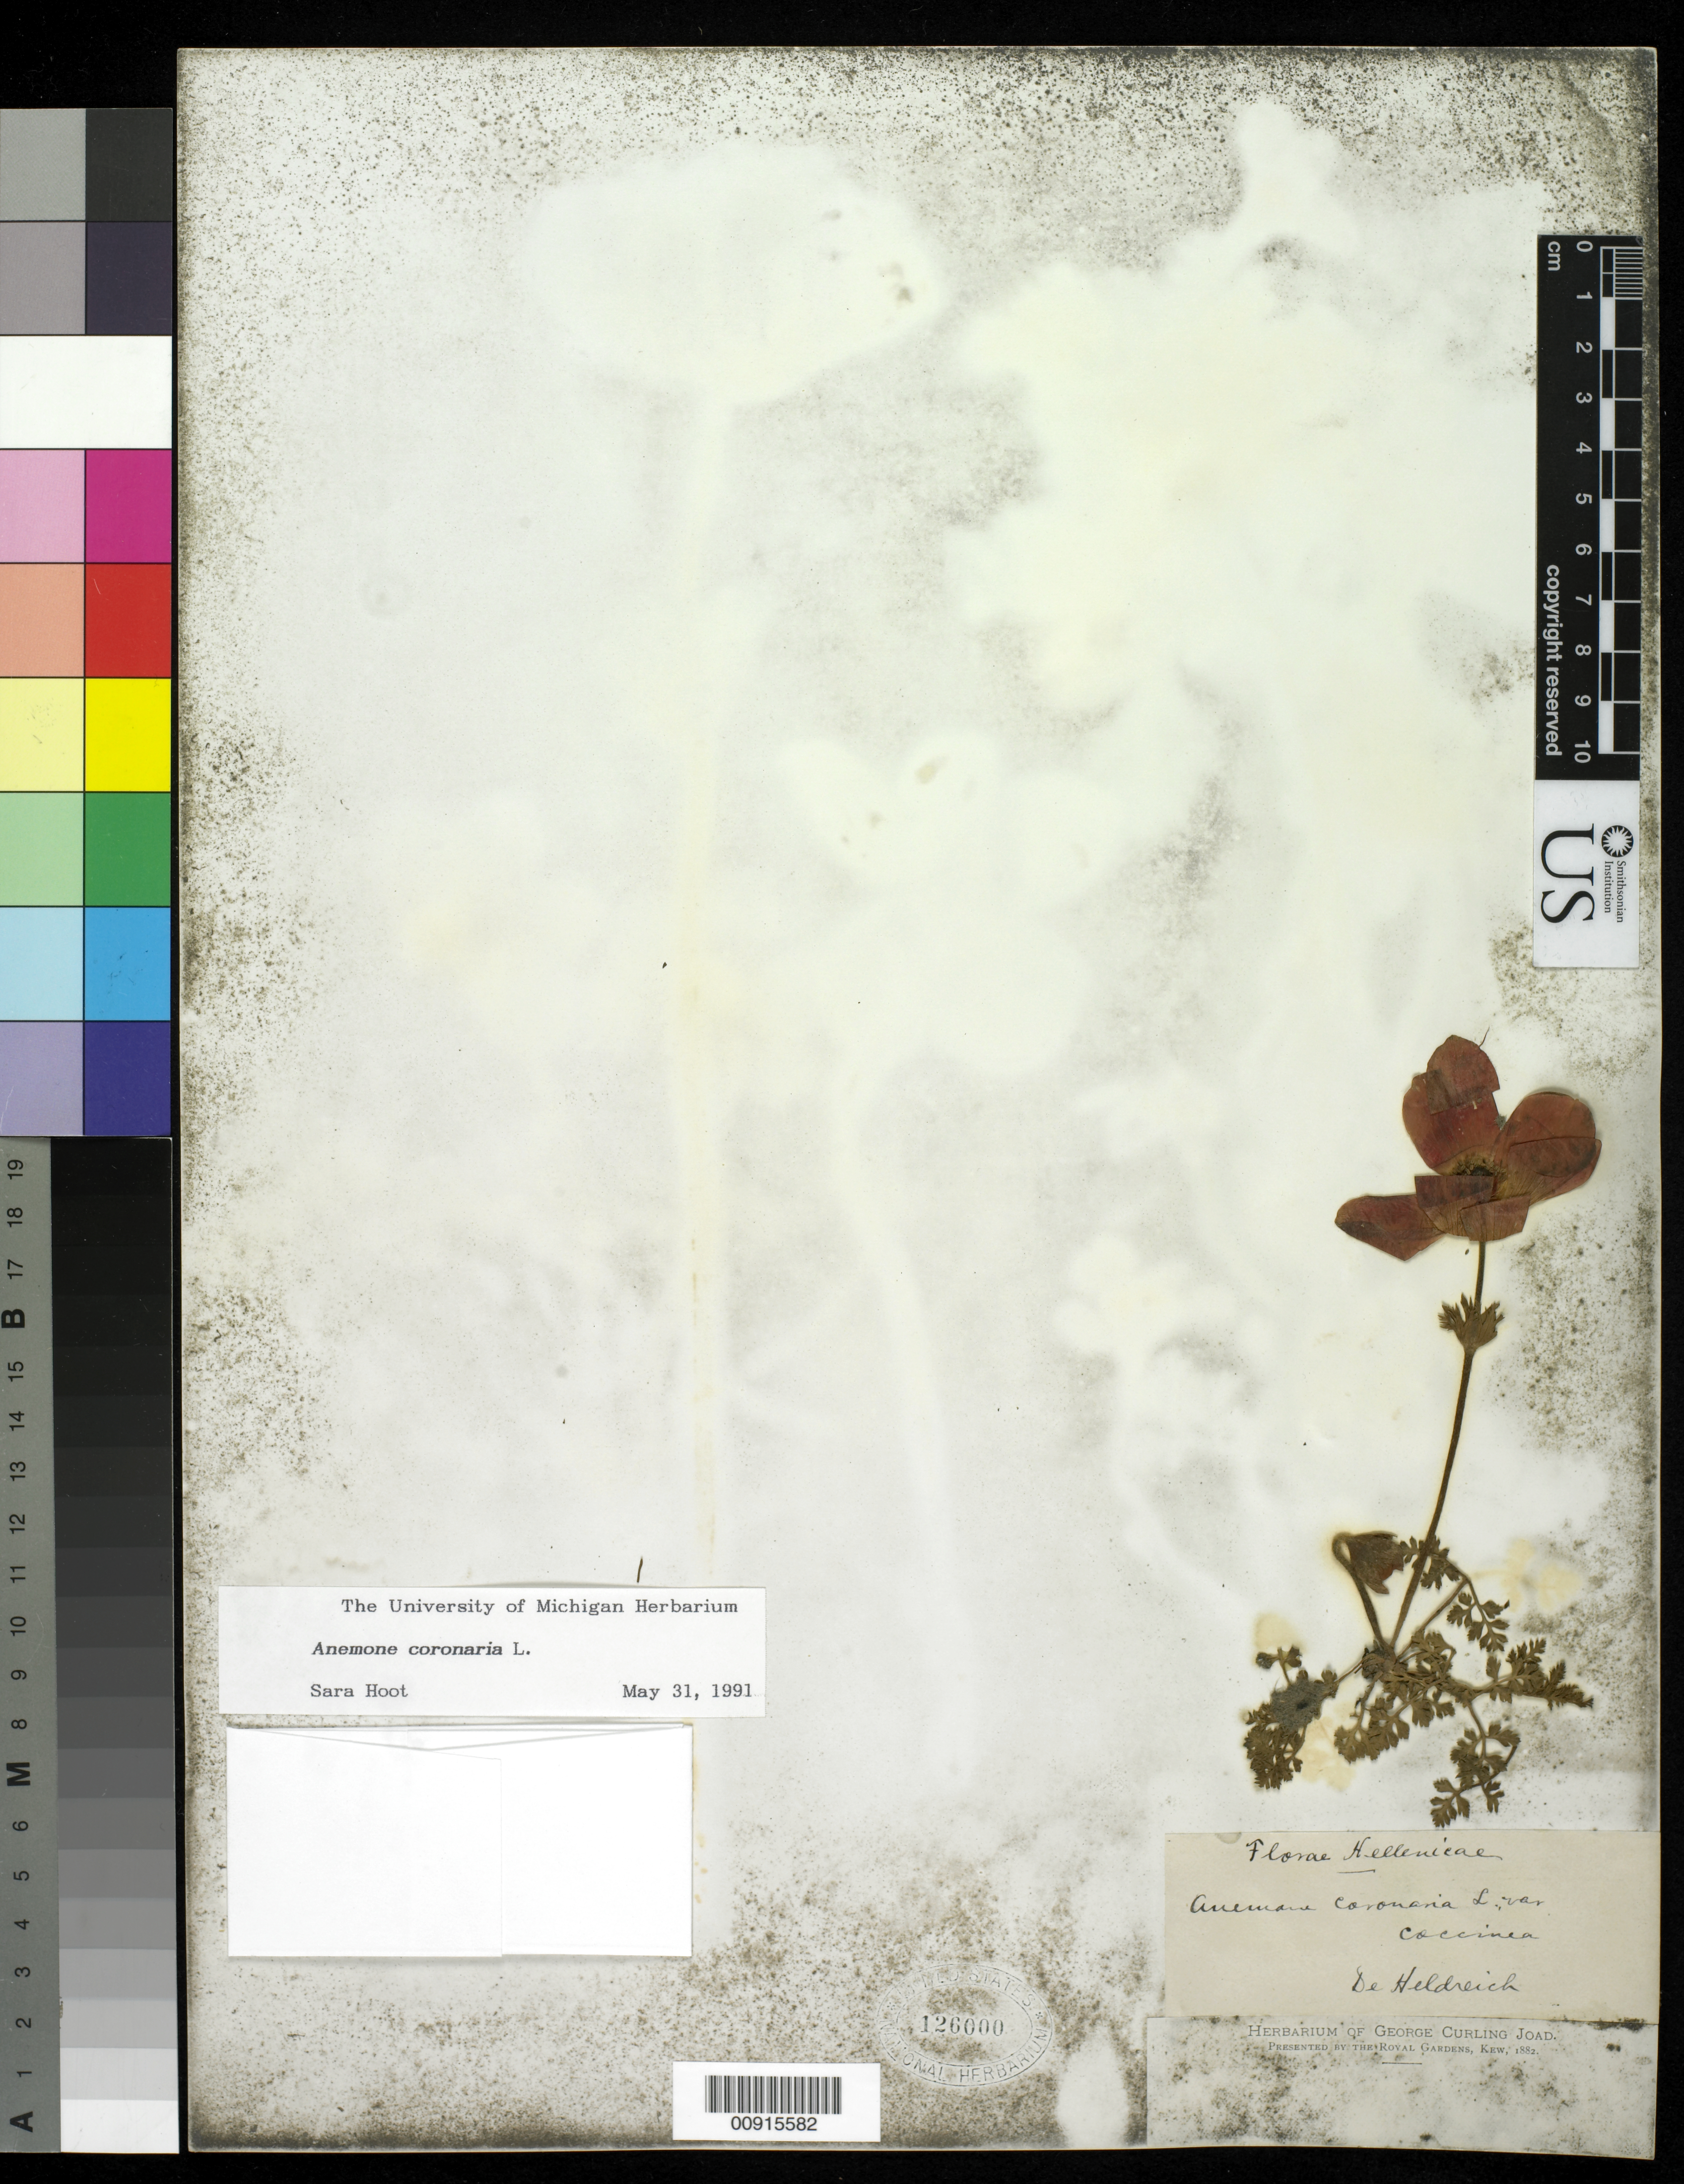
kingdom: Plantae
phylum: Tracheophyta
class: Magnoliopsida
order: Ranunculales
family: Ranunculaceae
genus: Anemone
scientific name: Anemone coronaria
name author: L.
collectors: T. H. von Heldreich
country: Greece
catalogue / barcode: US 126000